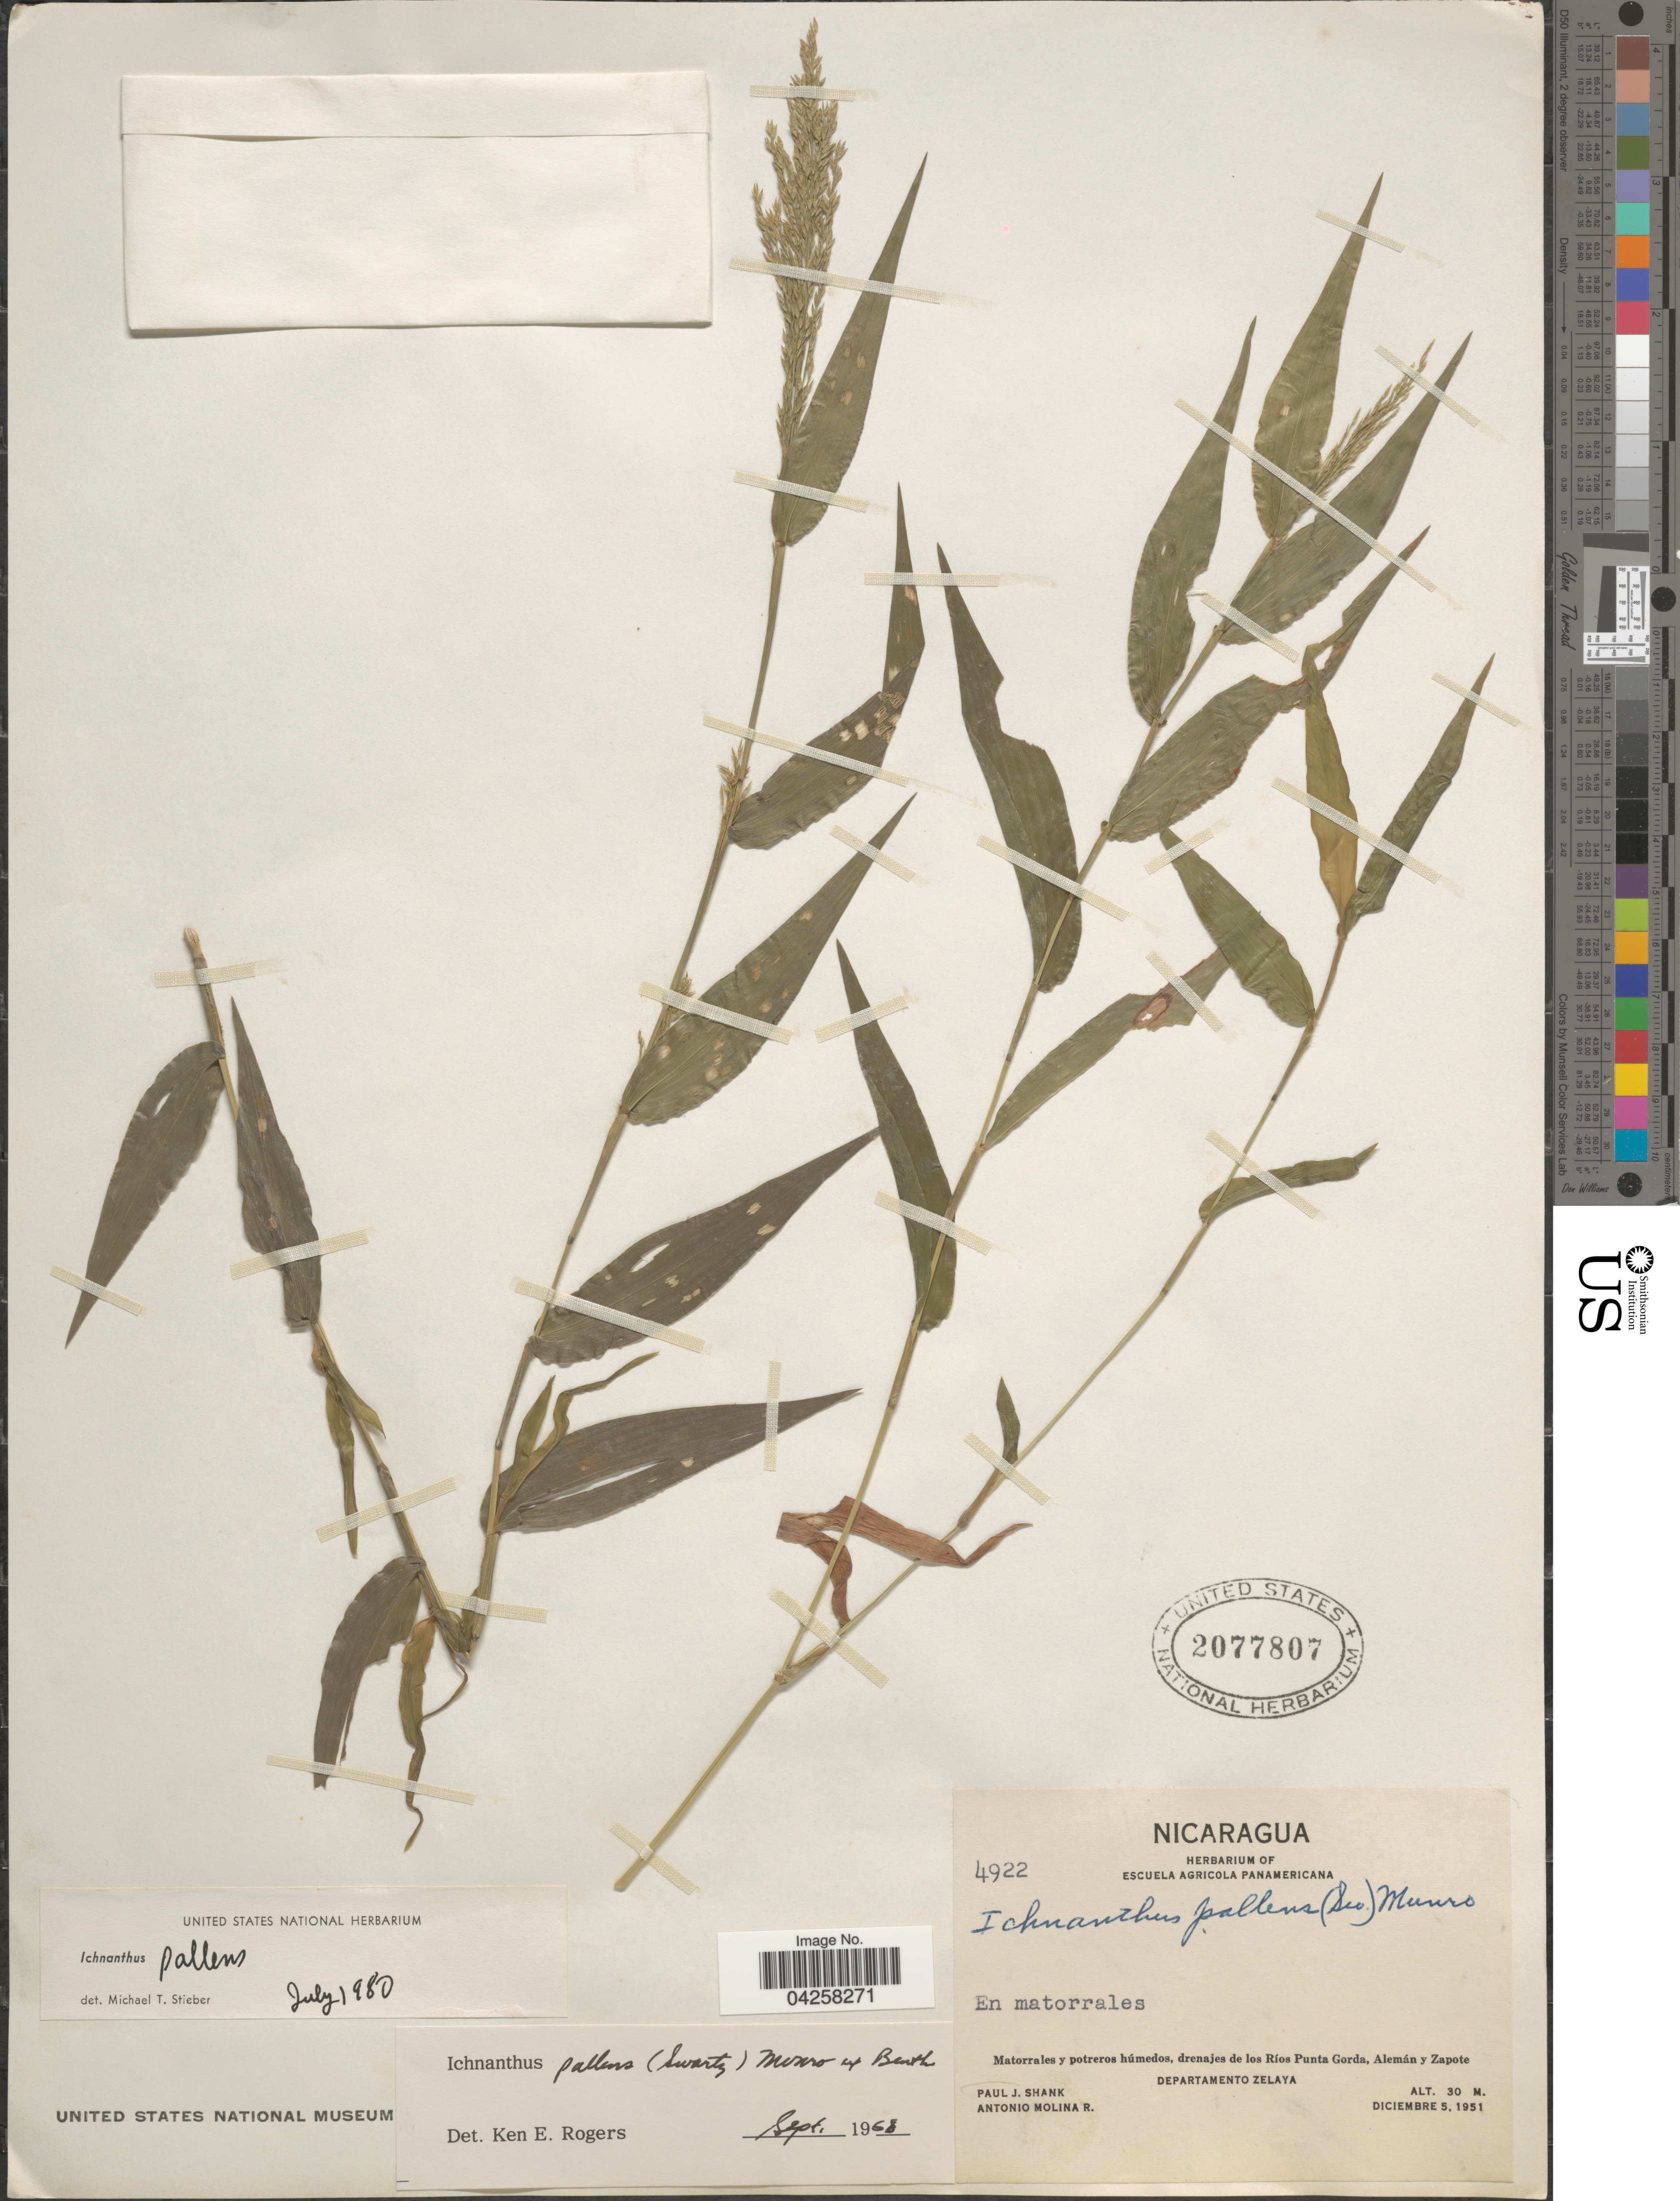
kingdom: Plantae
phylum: Tracheophyta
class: Liliopsida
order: Poales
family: Poaceae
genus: Ichnanthus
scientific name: Ichnanthus pallens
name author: (Sw.) Munro ex Benth.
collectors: P. J. Shank & A. Molina R.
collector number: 4922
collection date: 1951-12-05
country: Nicaragua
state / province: Atlántico Sur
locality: Matorrales y potreros húmedos, drenajes de los Ríos Punta Gorda, Alemán y Zapote. Departemento Zelaya.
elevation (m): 30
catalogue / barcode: US 2077807